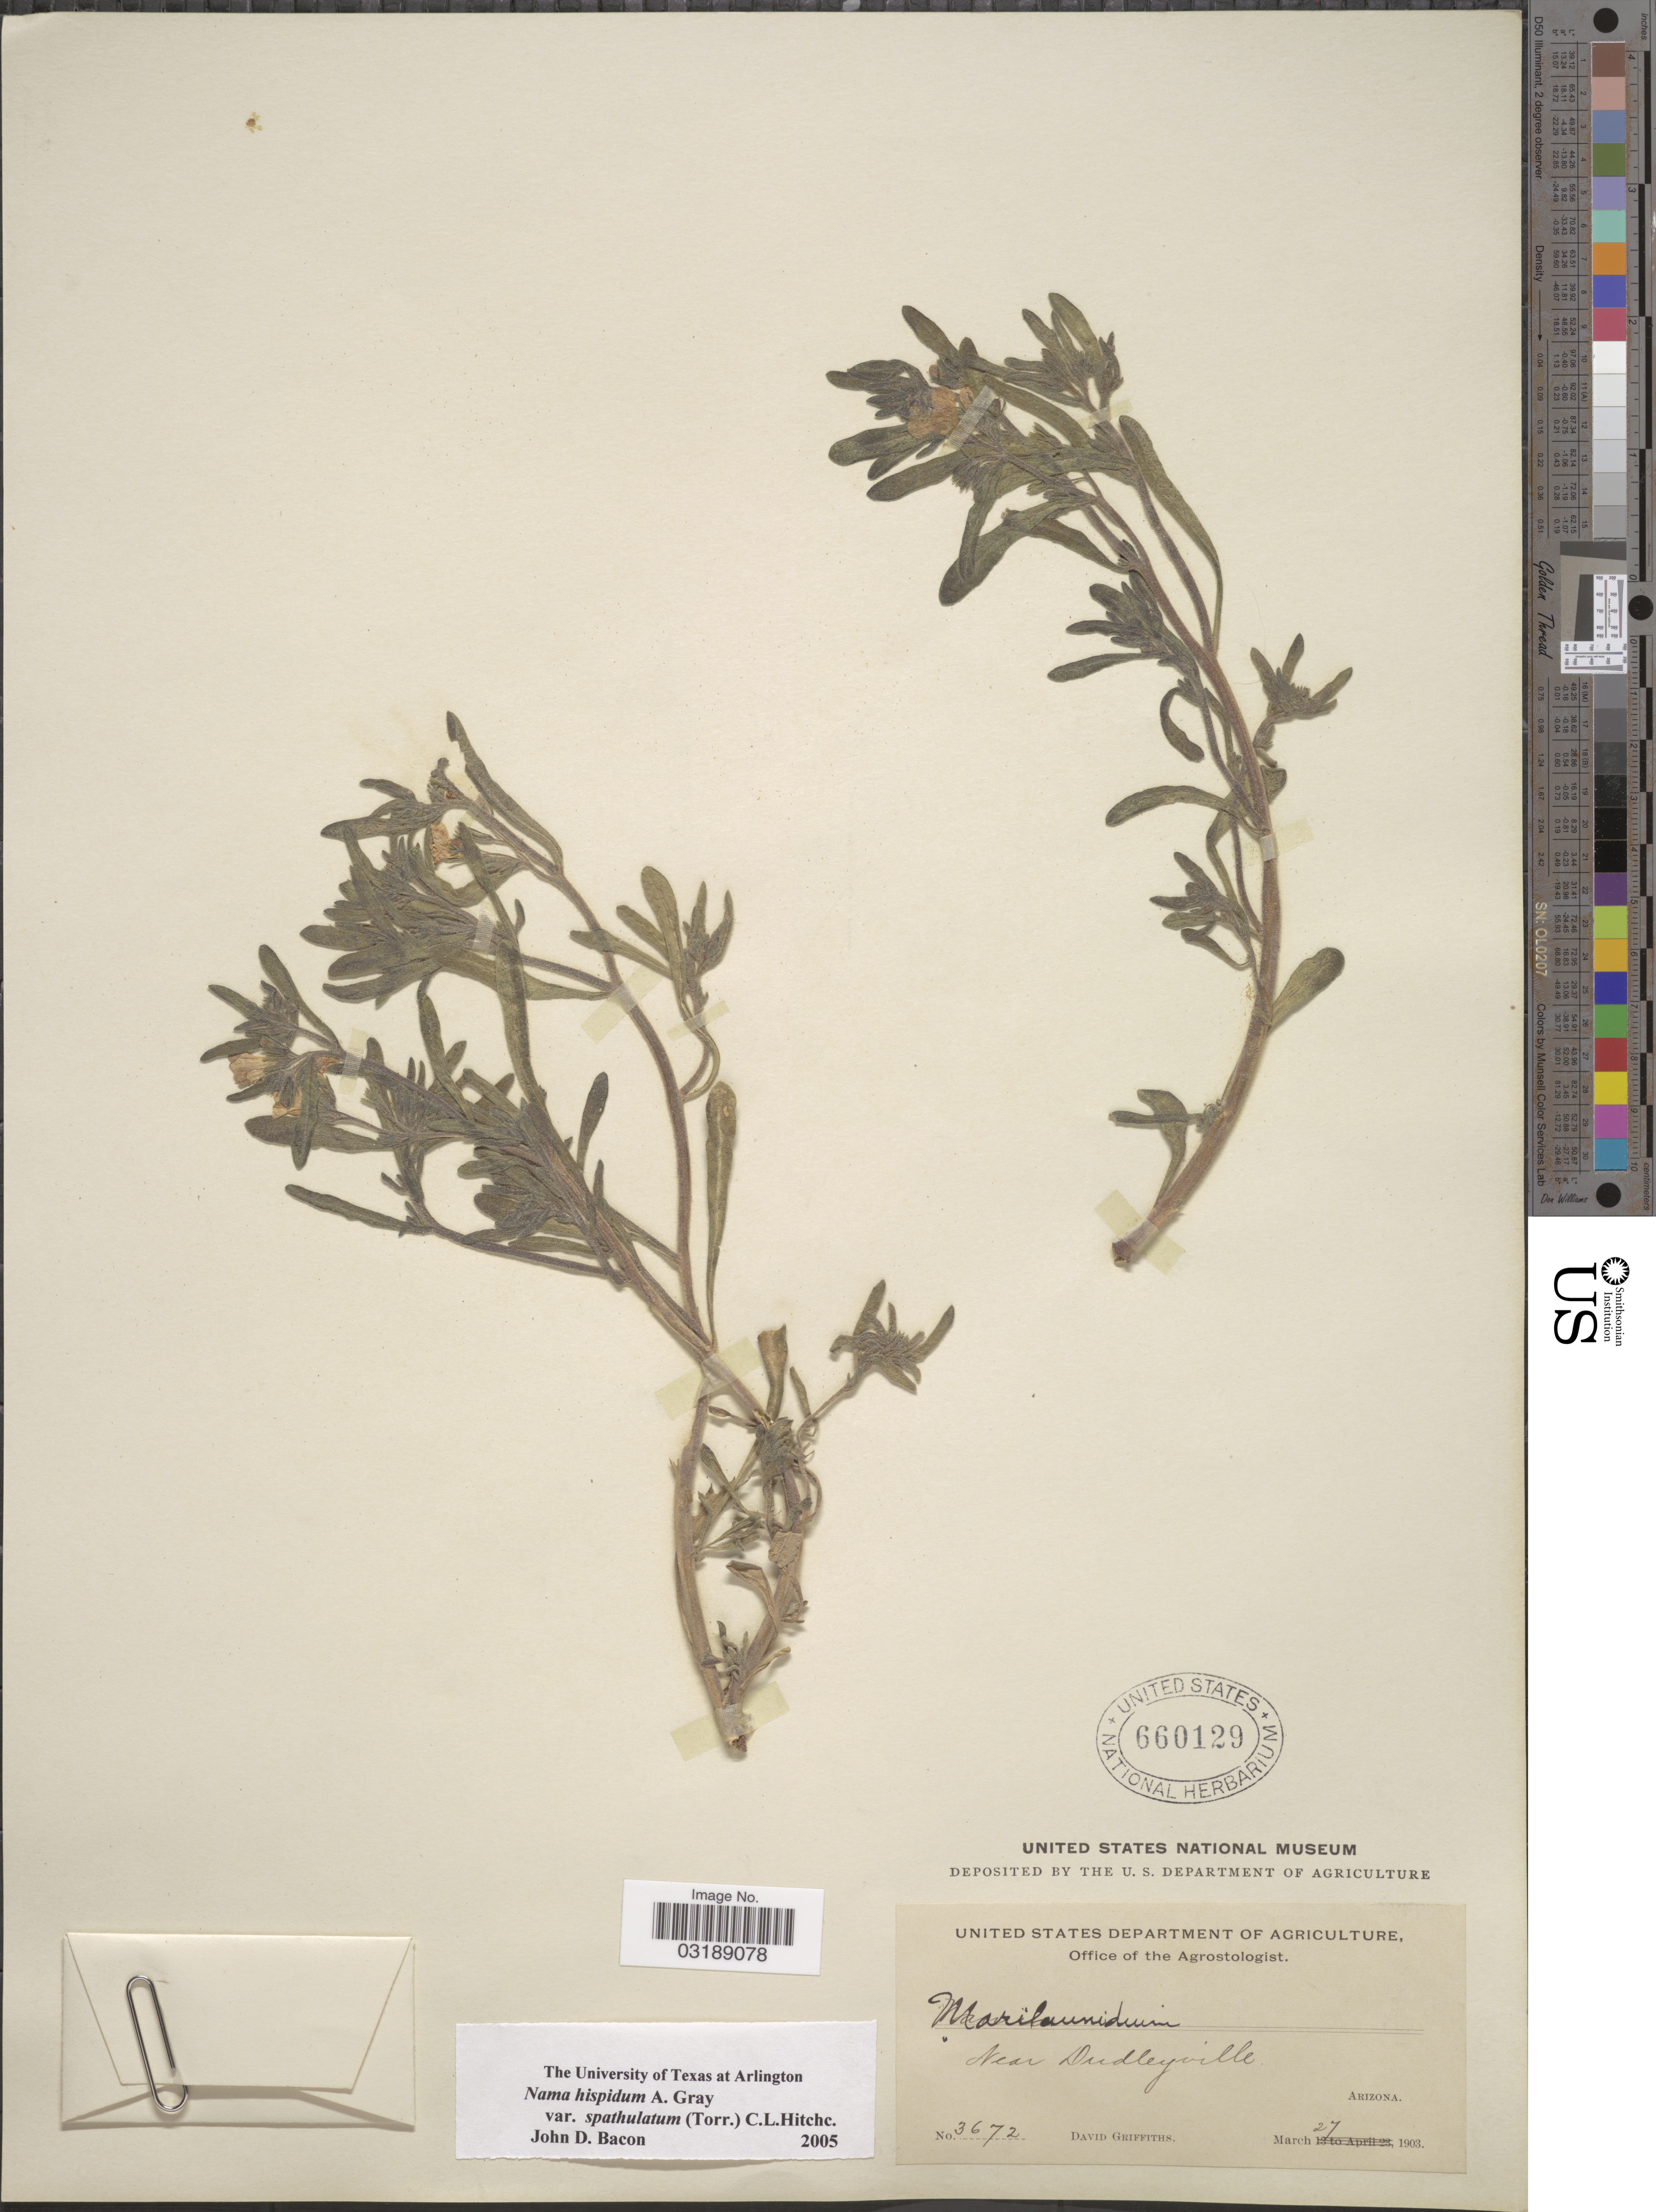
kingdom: Plantae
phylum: Tracheophyta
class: Magnoliopsida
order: Boraginales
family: Namaceae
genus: Nama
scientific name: Nama hispida var. spathulatum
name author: (Torr.) C.L. Hitchc.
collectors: D. Griffiths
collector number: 3672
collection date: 1903-03-27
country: United States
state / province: Arizona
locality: Near Dudleyville.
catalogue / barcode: US 660129